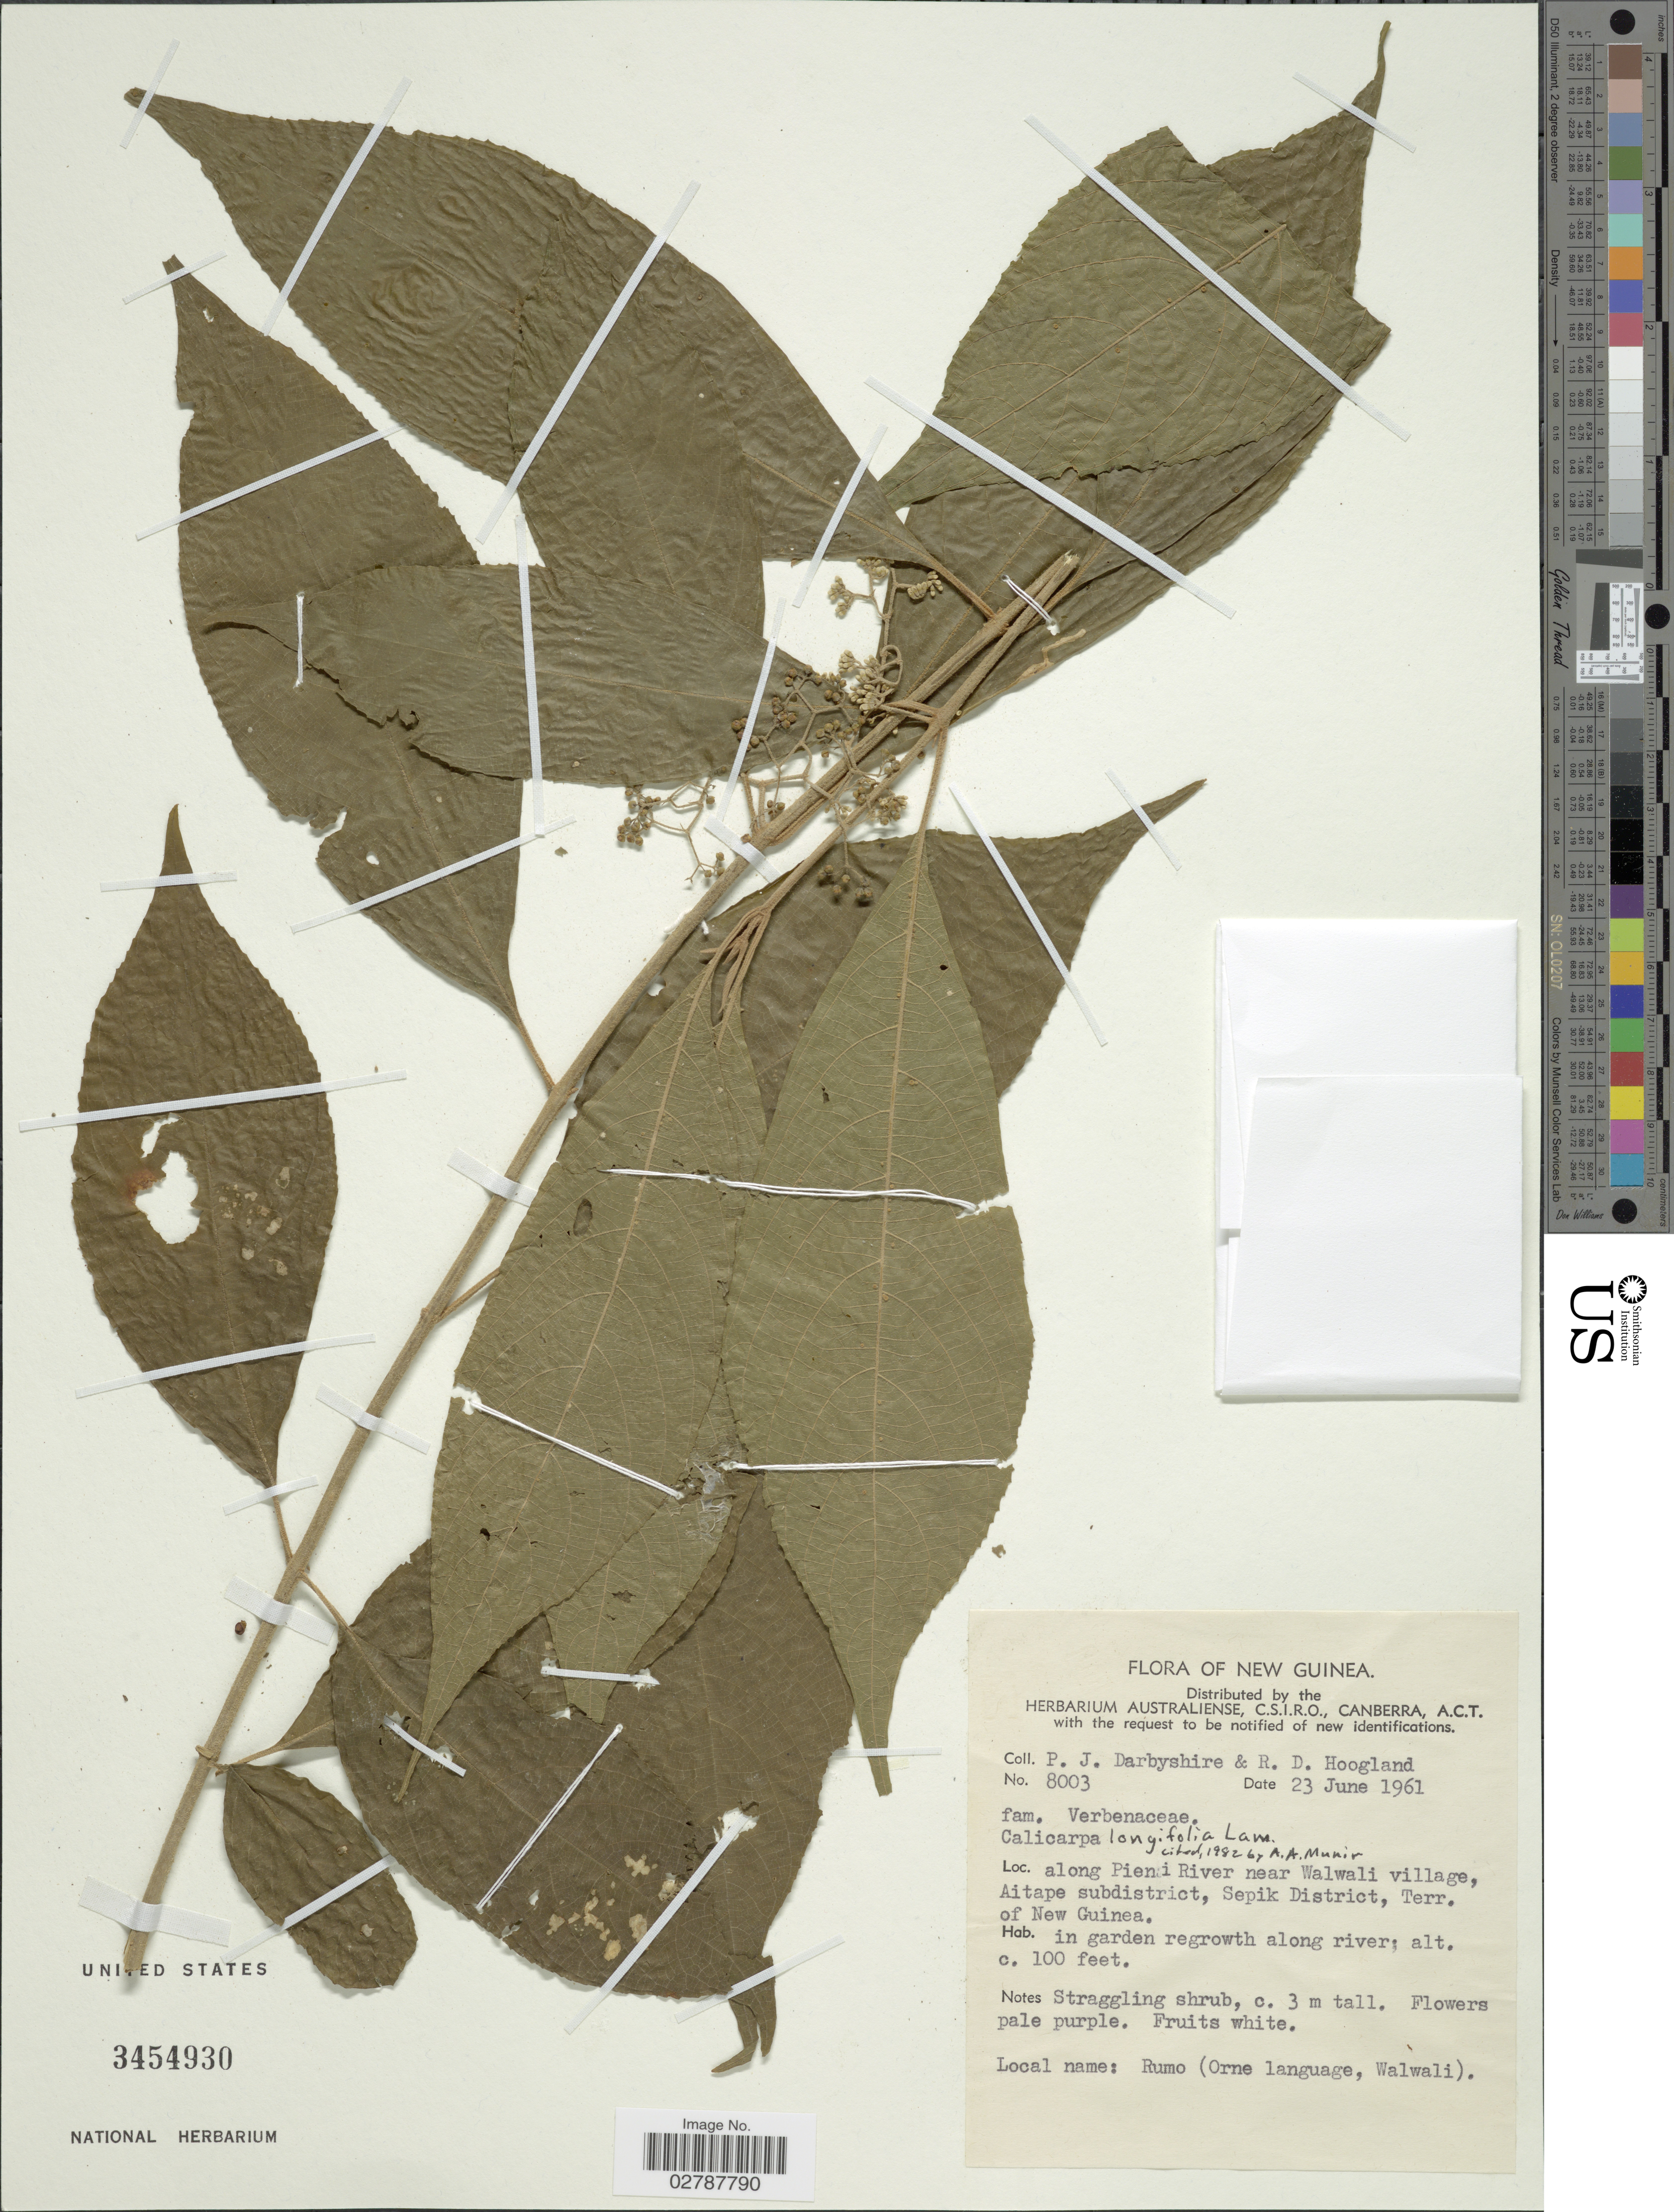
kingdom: Plantae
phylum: Tracheophyta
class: Magnoliopsida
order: Lamiales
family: Lamiaceae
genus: Callicarpa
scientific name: Callicarpa longifolia f. longifolia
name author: Lam.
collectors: P. Darbyshire & R. D. Hoogland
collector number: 8003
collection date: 1961-06-23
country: Papua New Guinea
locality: New Guinea. Along Pieni [interpreted] River near Walwali village, Aitape subdistrict, Sepik District, Terr. of New Guinea.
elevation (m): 30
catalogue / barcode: US 3454930